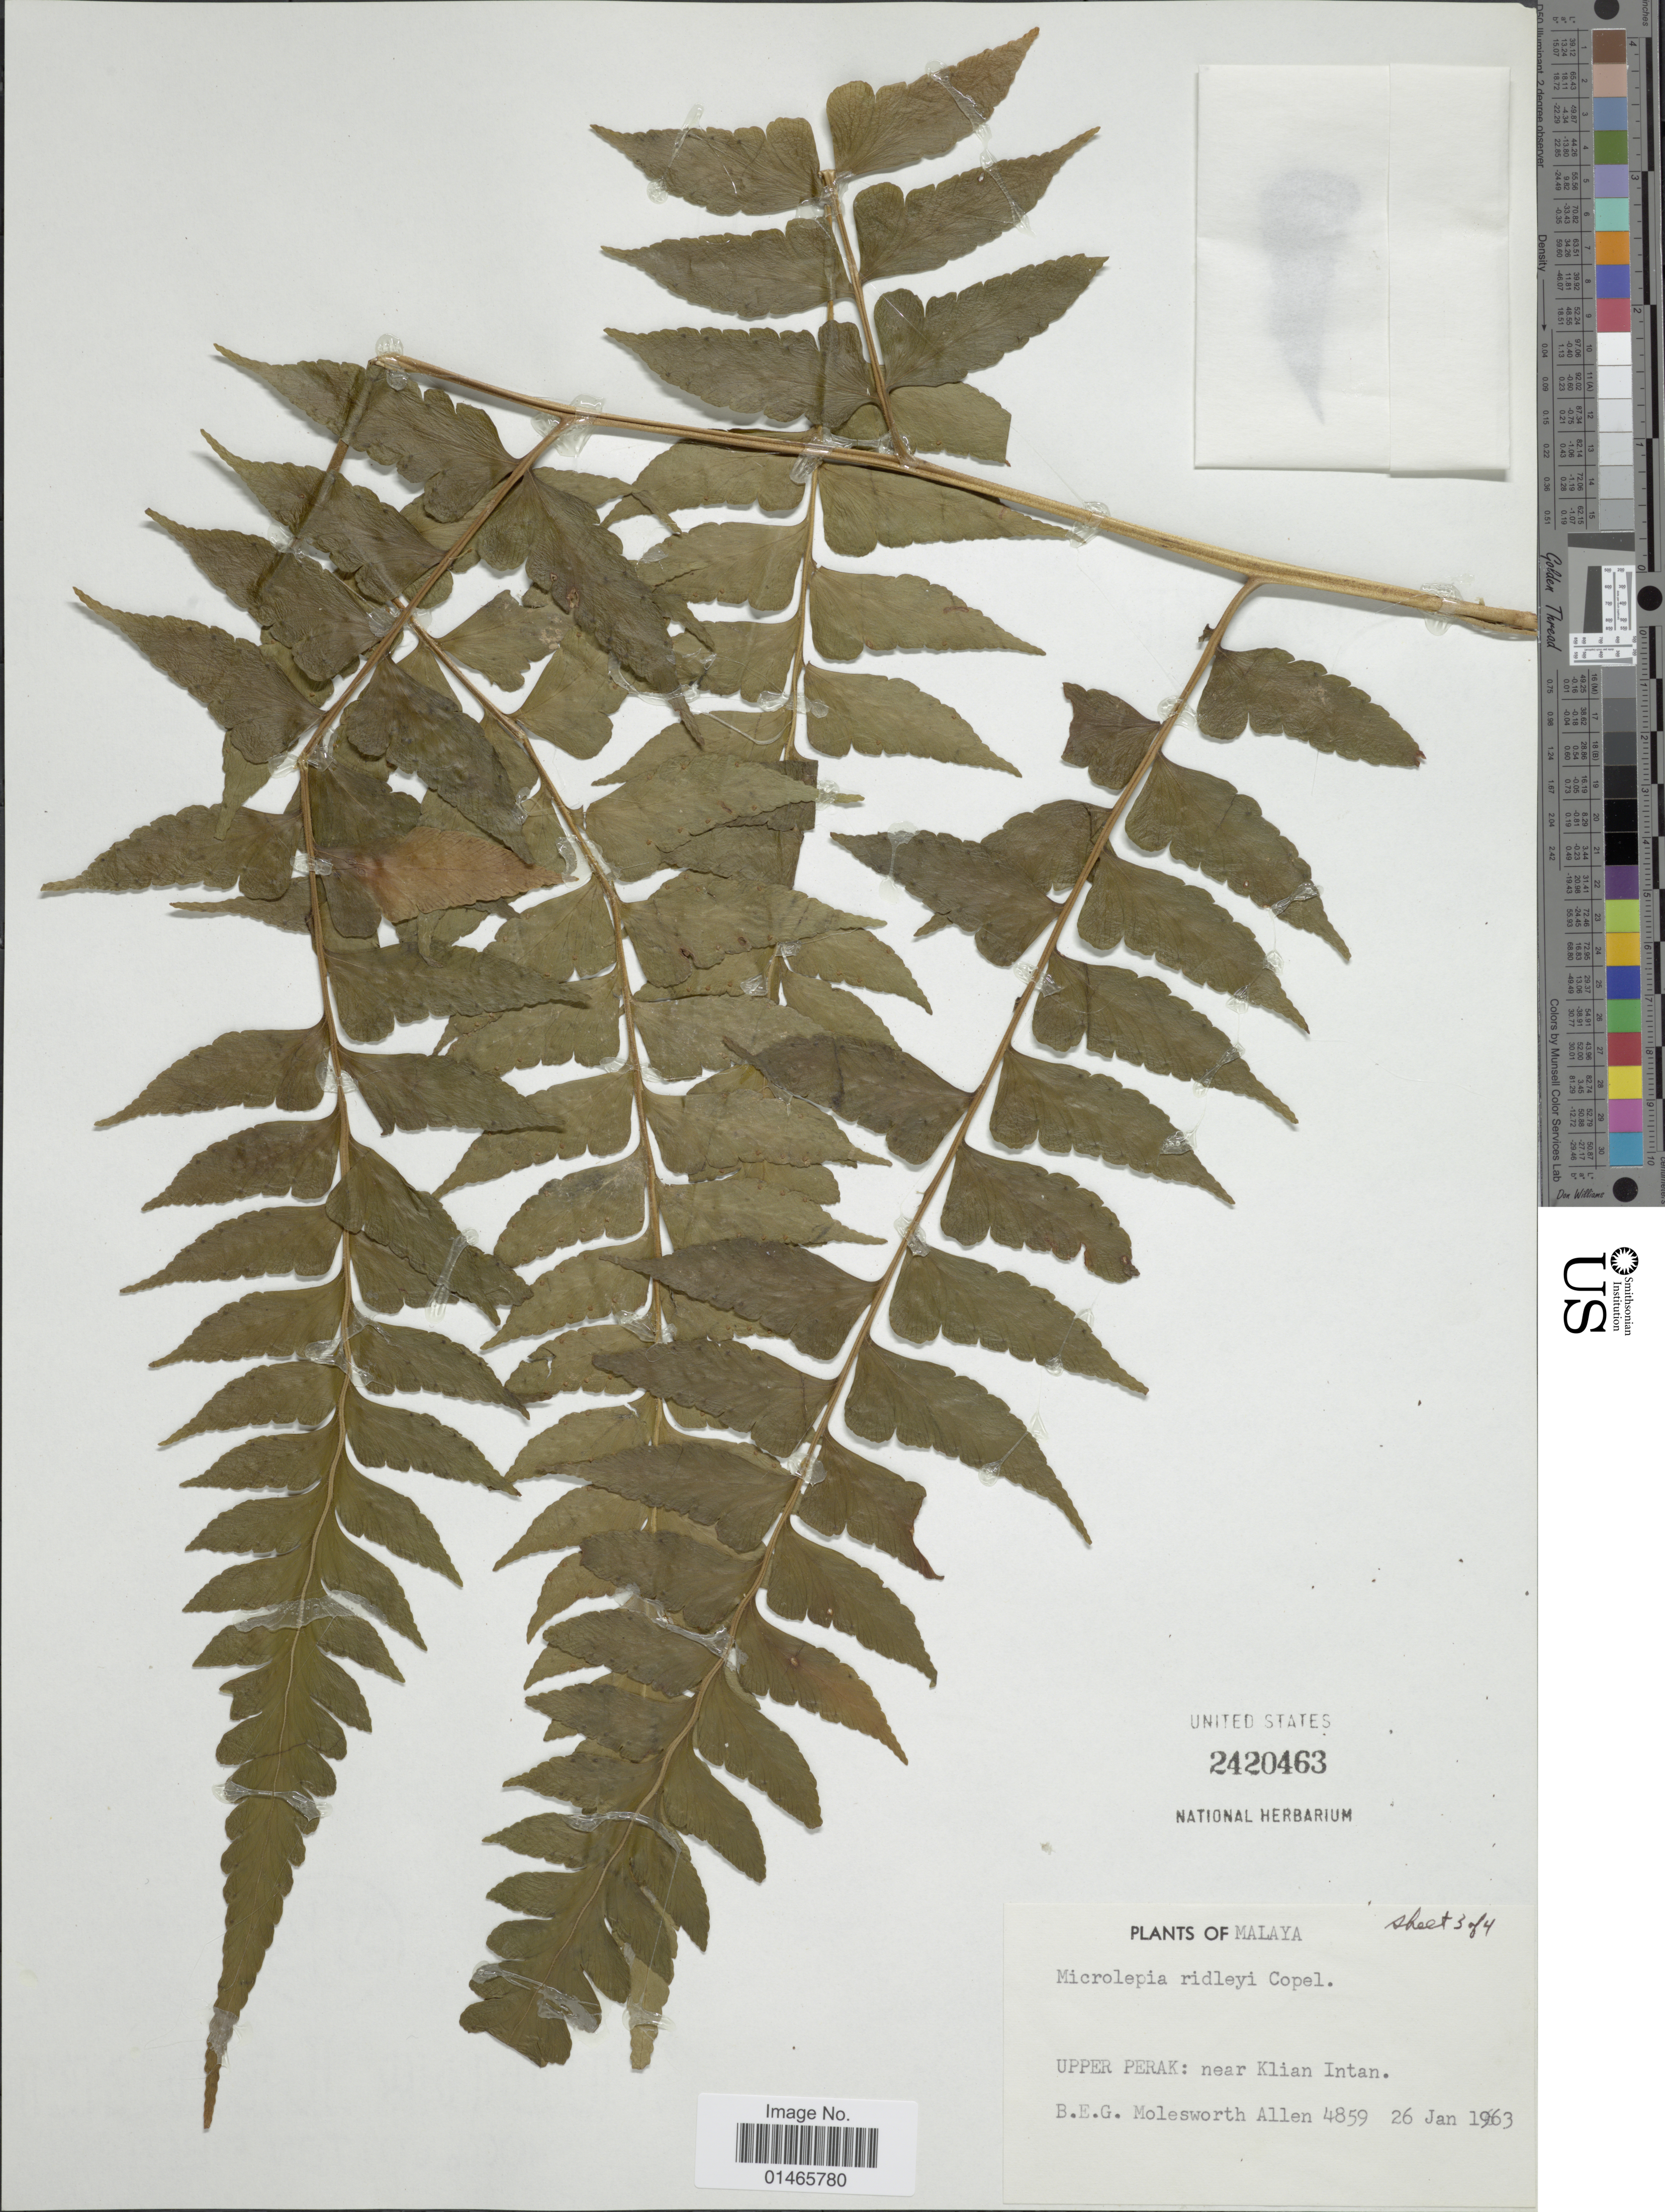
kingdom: Plantae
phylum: Tracheophyta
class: Polypodiopsida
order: Polypodiales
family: Dennstaedtiaceae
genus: Microlepia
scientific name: Microlepia ridleyi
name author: Copel.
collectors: B. E. G. Molesworth-Allen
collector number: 4859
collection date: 1963-01-26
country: Malaysia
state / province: Perak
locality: Upper perak, near Klian Intan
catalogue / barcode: US 2420463